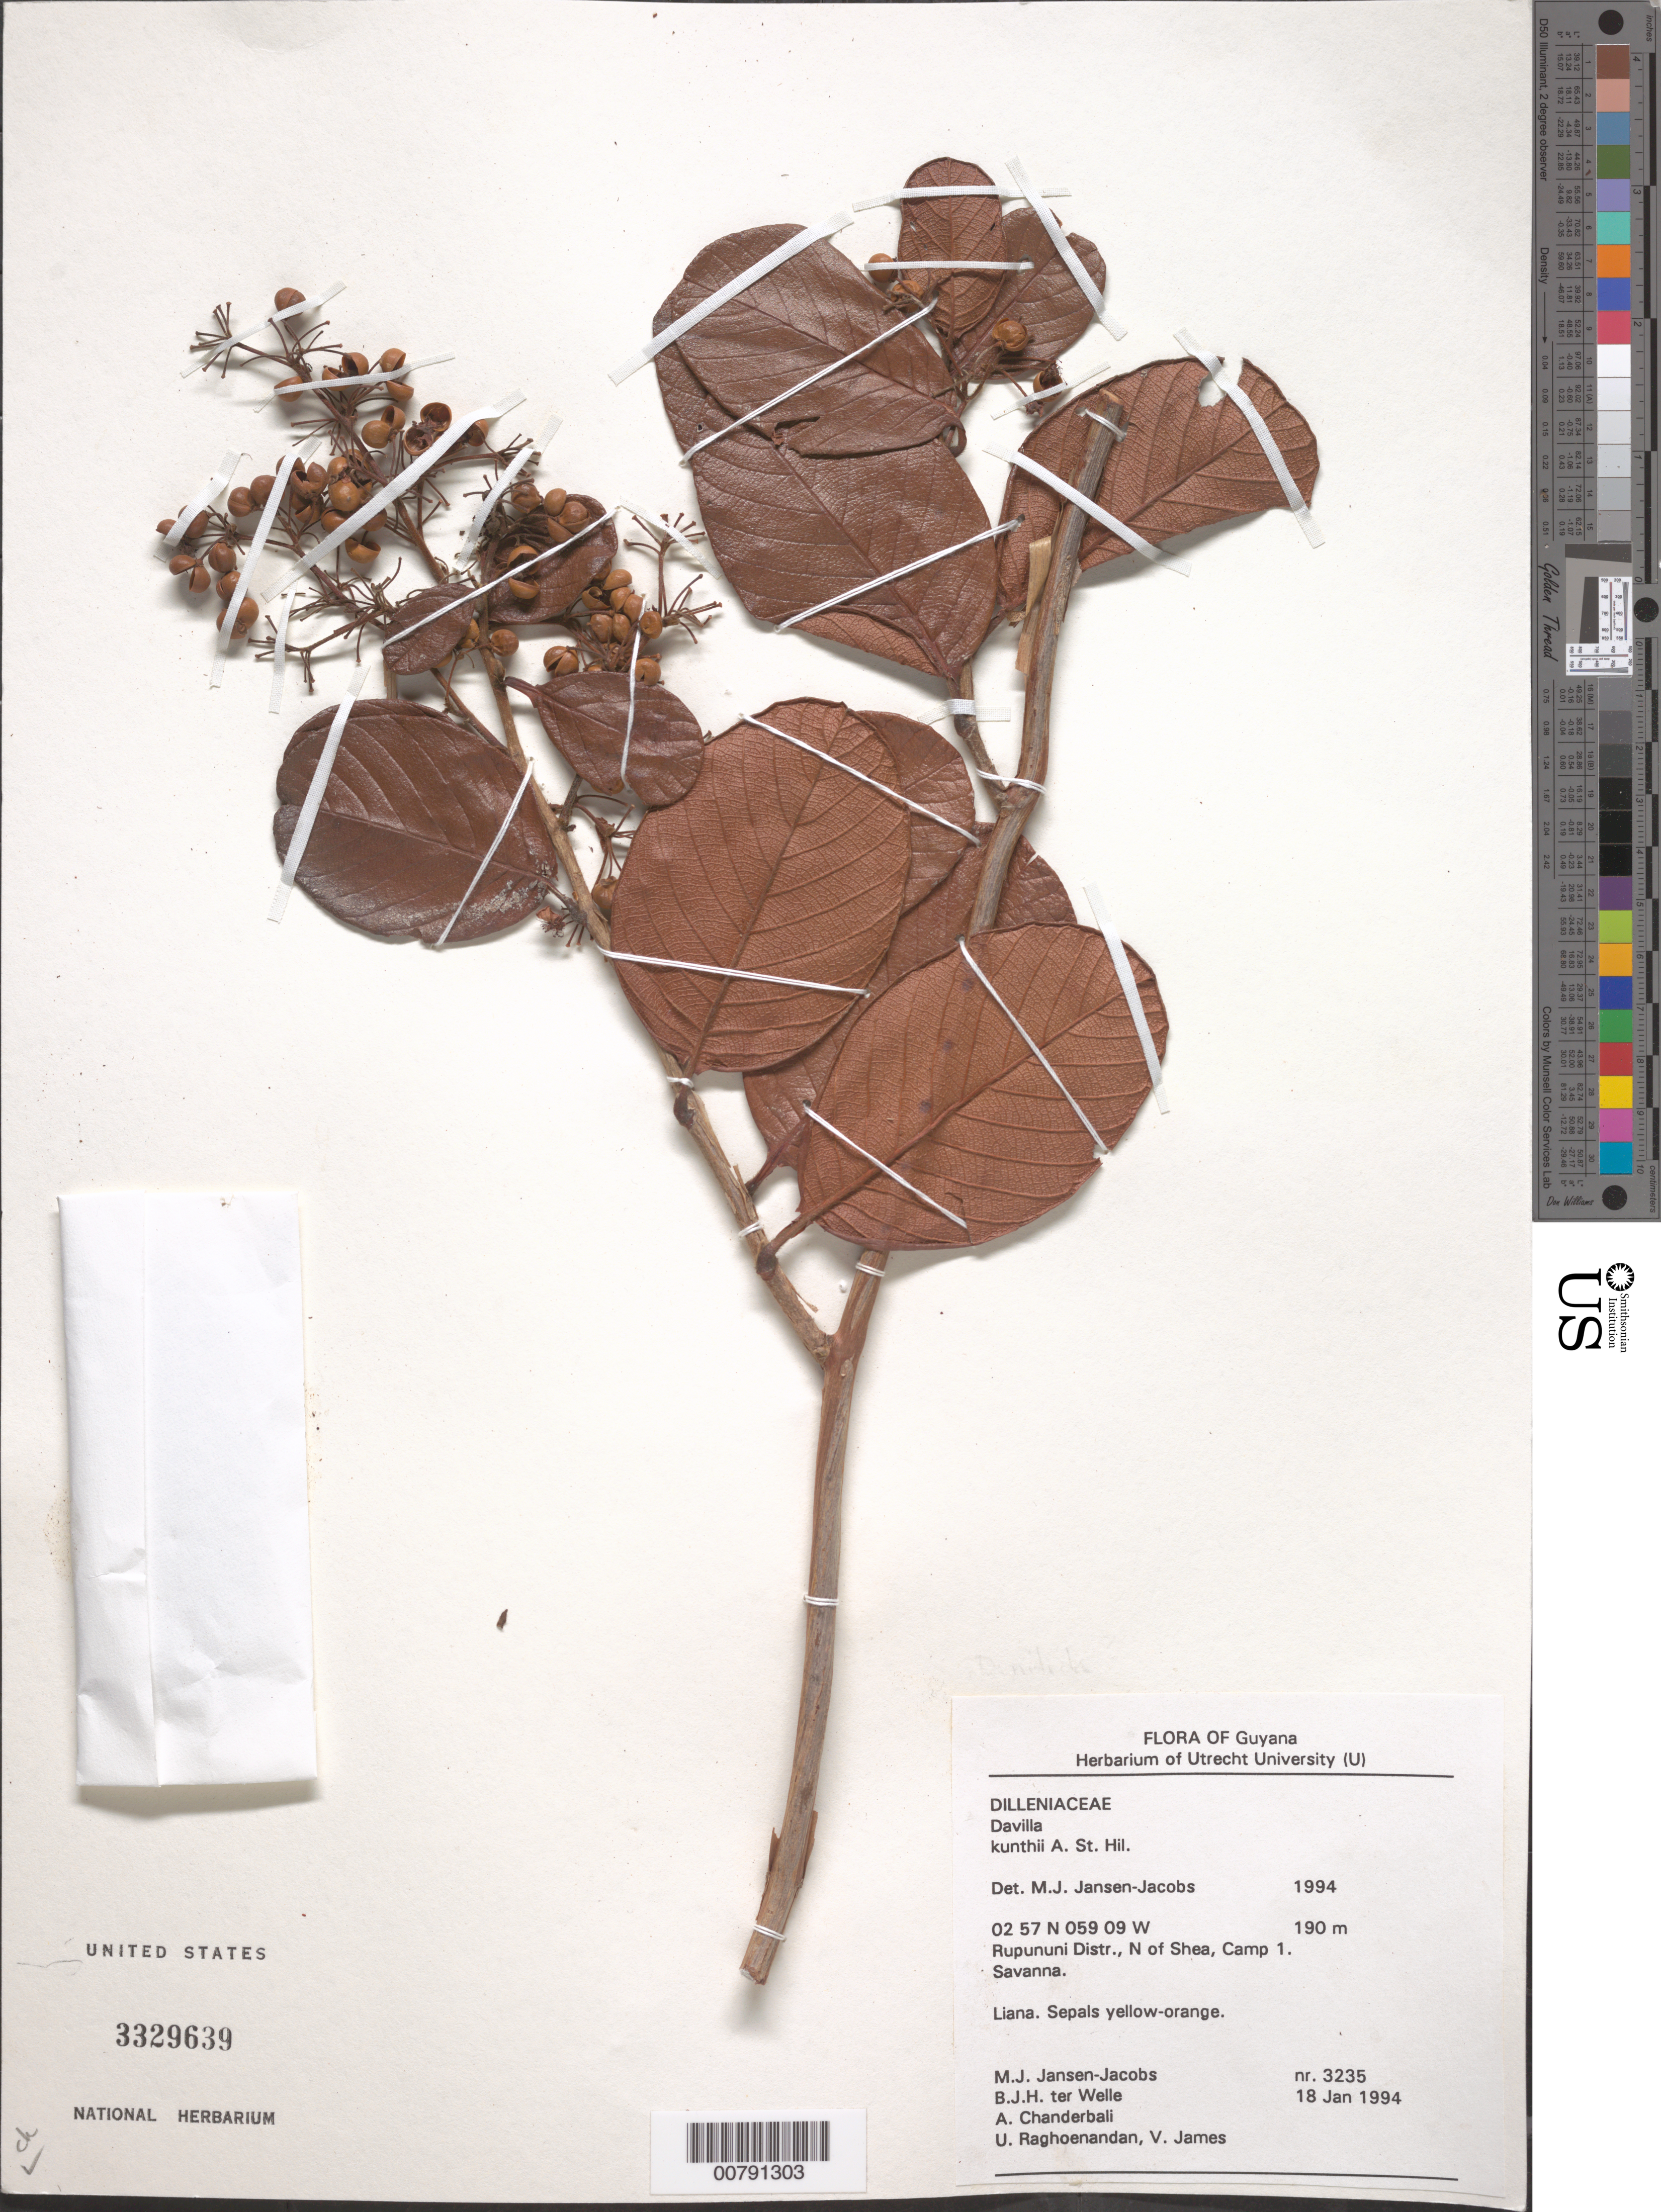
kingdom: Plantae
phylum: Tracheophyta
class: Magnoliopsida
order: Dilleniales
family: Dilleniaceae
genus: Davilla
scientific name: Davilla kunthii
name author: A. St.-Hil.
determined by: Jansen-Jacobs, M. J., (U), Nationaal Herbarium Nederland, Utrecht University branch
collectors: M. J. Jansen-Jacobs, B. Welle, A. S. Chanderbali, U. Raghoenandan & V. James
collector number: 3235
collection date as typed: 18-Jan-94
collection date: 1994-01-18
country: Guyana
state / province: U. Takutu-U. Essequibo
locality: Shea, N of, camp 1, Rupununi District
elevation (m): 190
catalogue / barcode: US 3329639